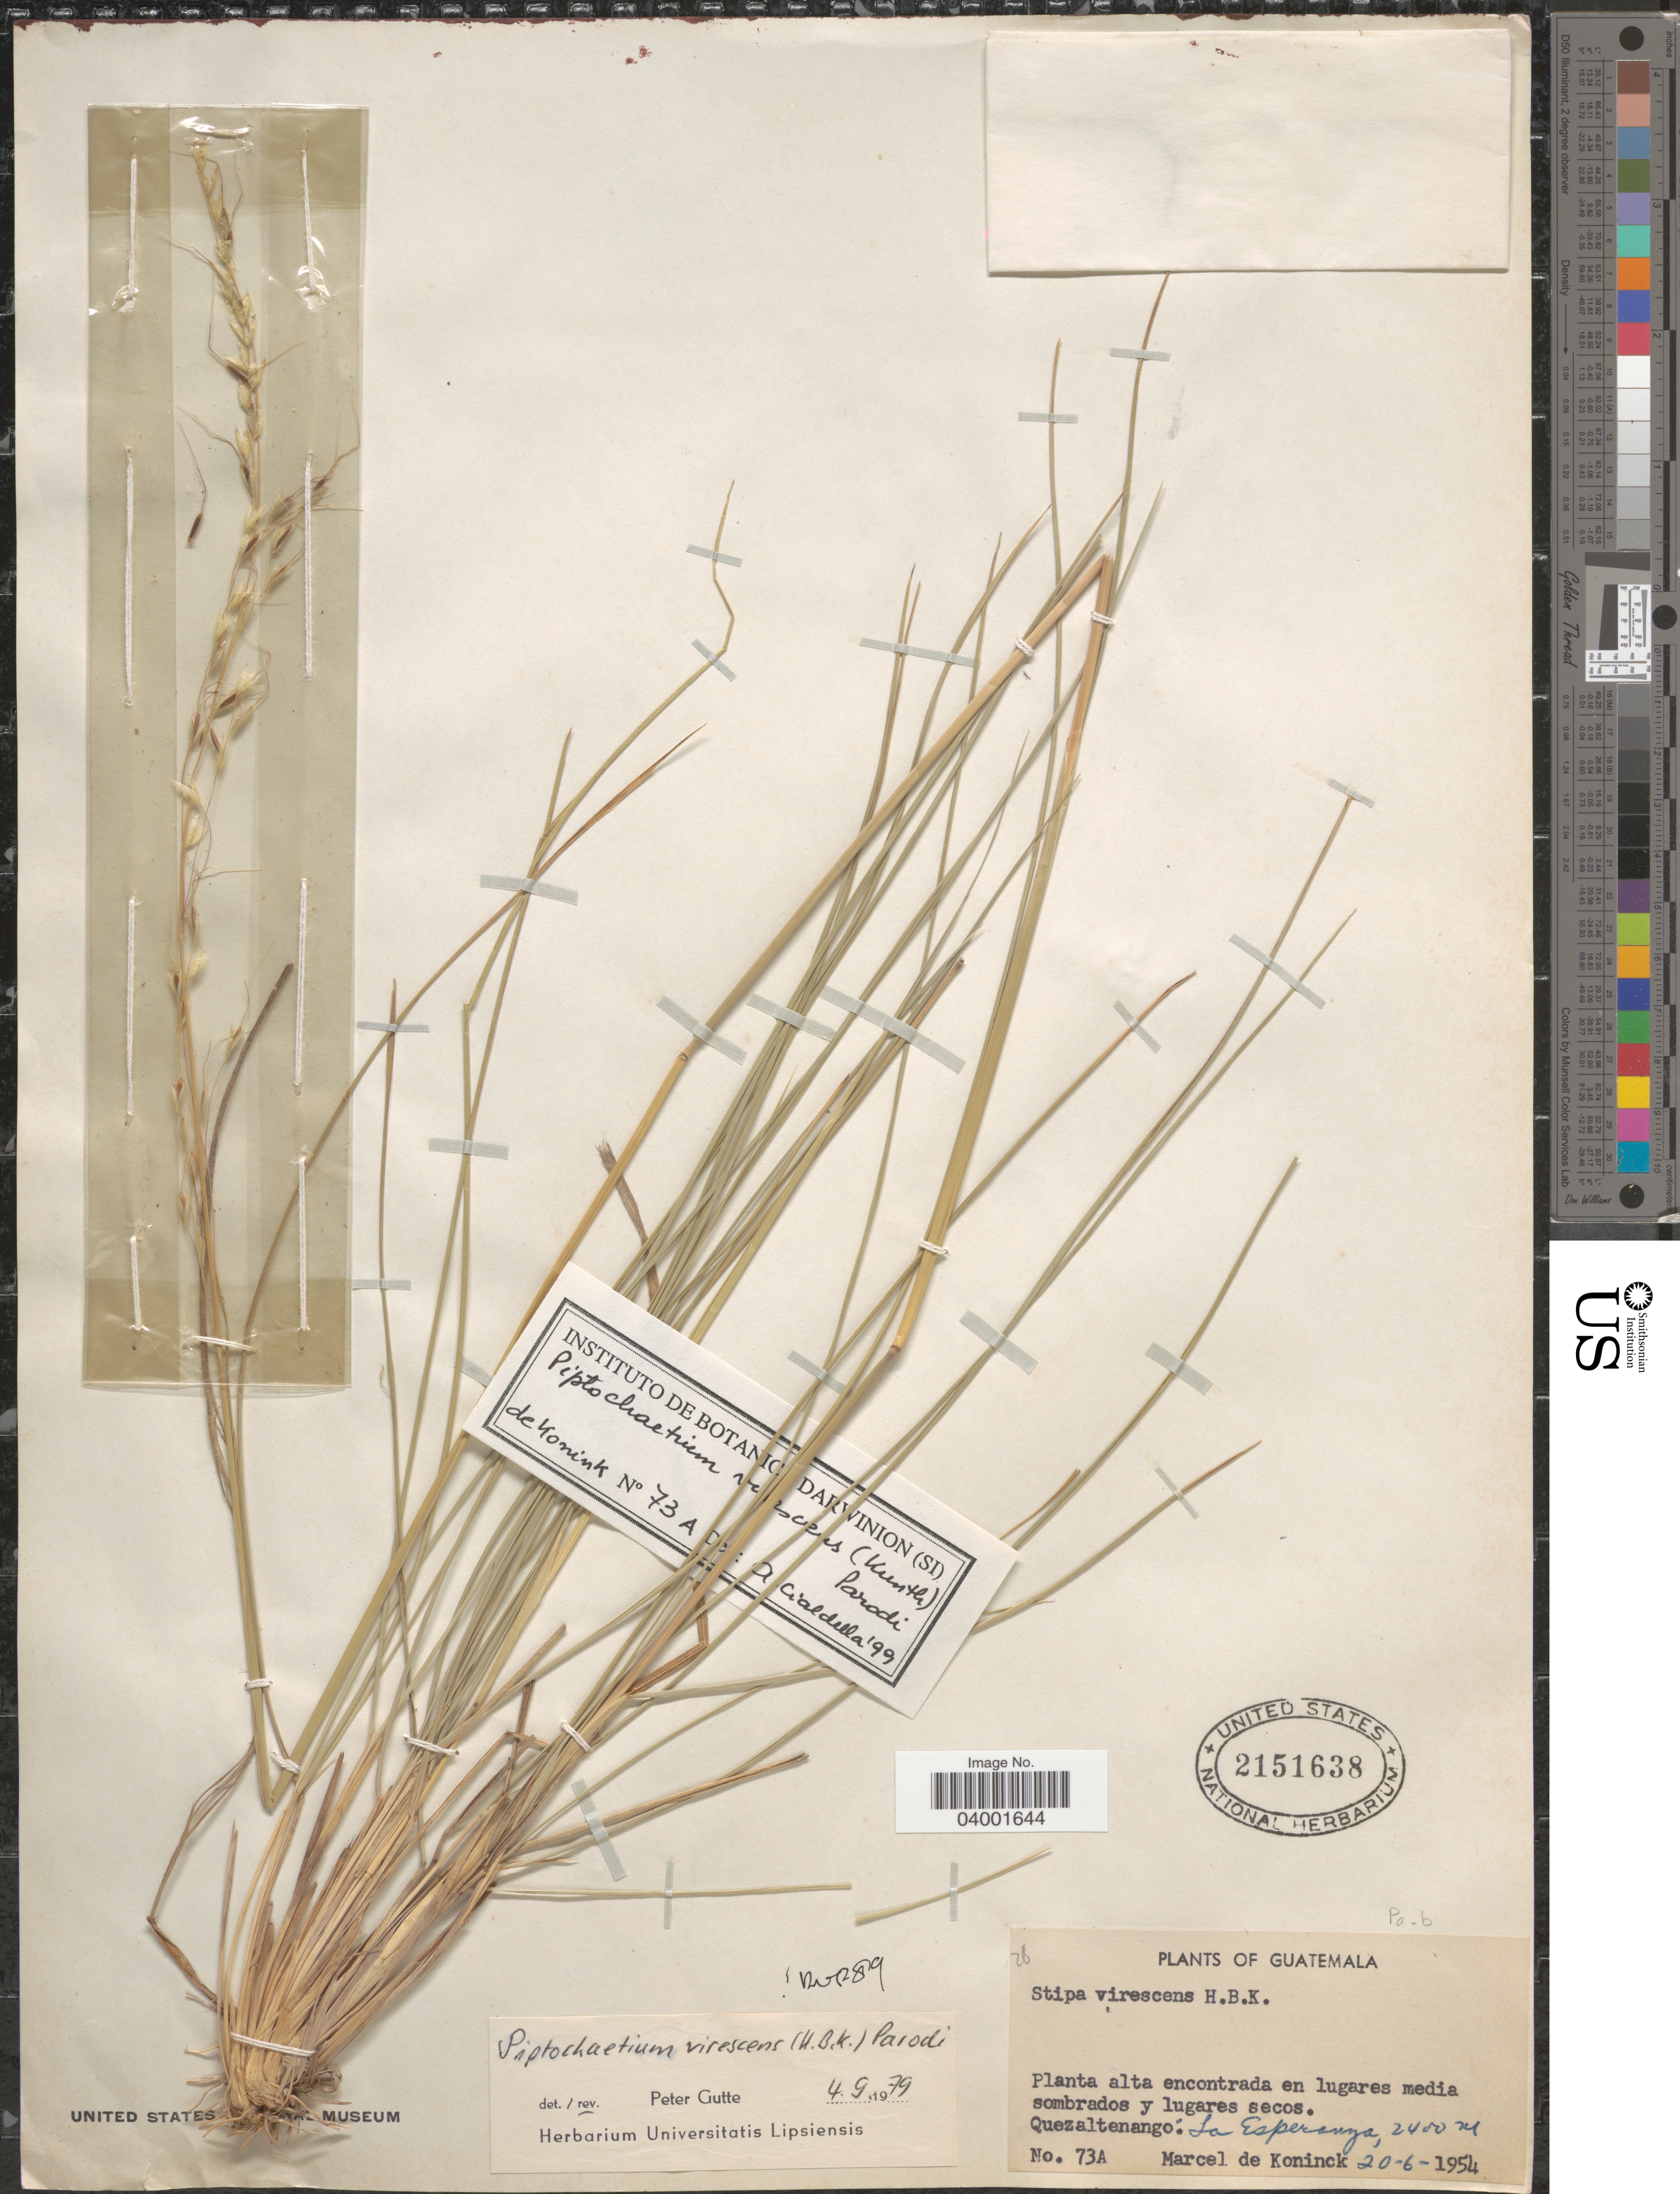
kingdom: Plantae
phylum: Tracheophyta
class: Liliopsida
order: Poales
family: Poaceae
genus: Piptochaetium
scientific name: Piptochaetium virescens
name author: (Kunth) Parodi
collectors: M. Koninck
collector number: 73A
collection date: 1954-06-20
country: Guatemala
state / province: Quetzaltenango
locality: La Esperanza.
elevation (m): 2400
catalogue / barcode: US 2151638